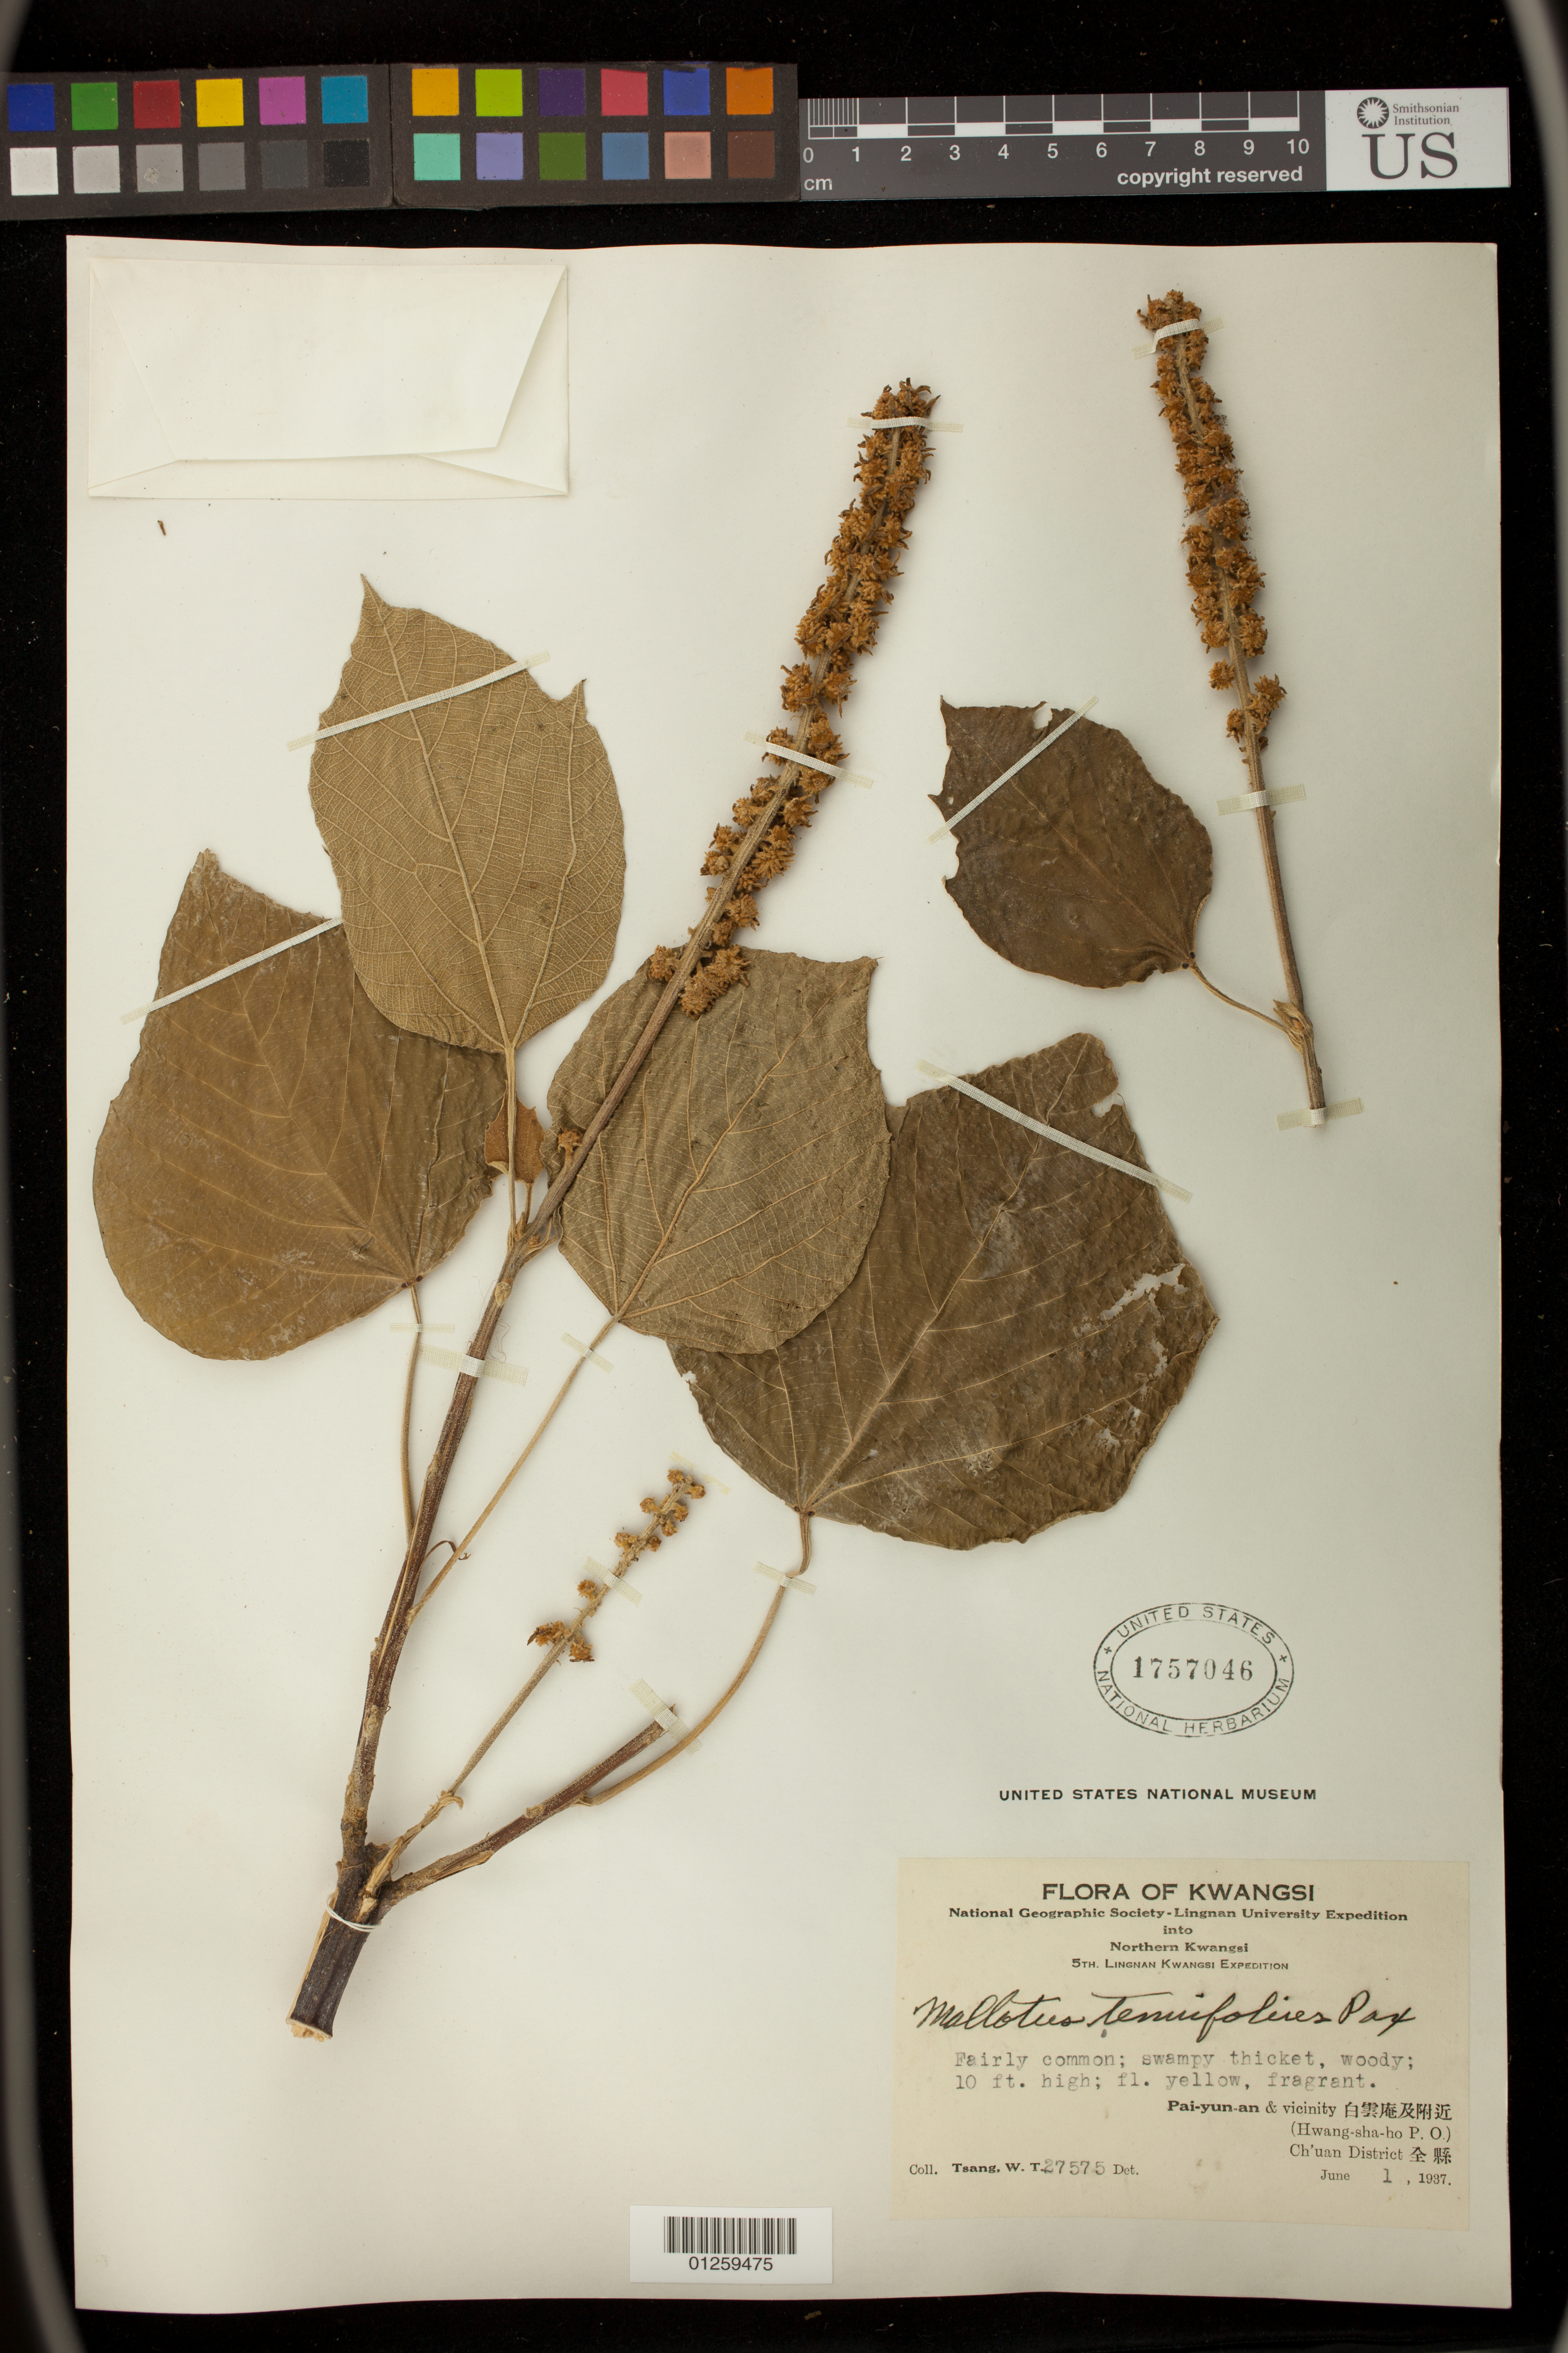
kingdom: Plantae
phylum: Tracheophyta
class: Magnoliopsida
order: Malpighiales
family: Euphorbiaceae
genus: Mallotus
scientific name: Mallotus tenuifolius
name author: Pax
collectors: W. T. Tsang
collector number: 27575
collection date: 1937-06-01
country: China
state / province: Guangxi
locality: Pai-yun-an & vicinity (Hwang-sha-ho P.O.)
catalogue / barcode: US 1757046